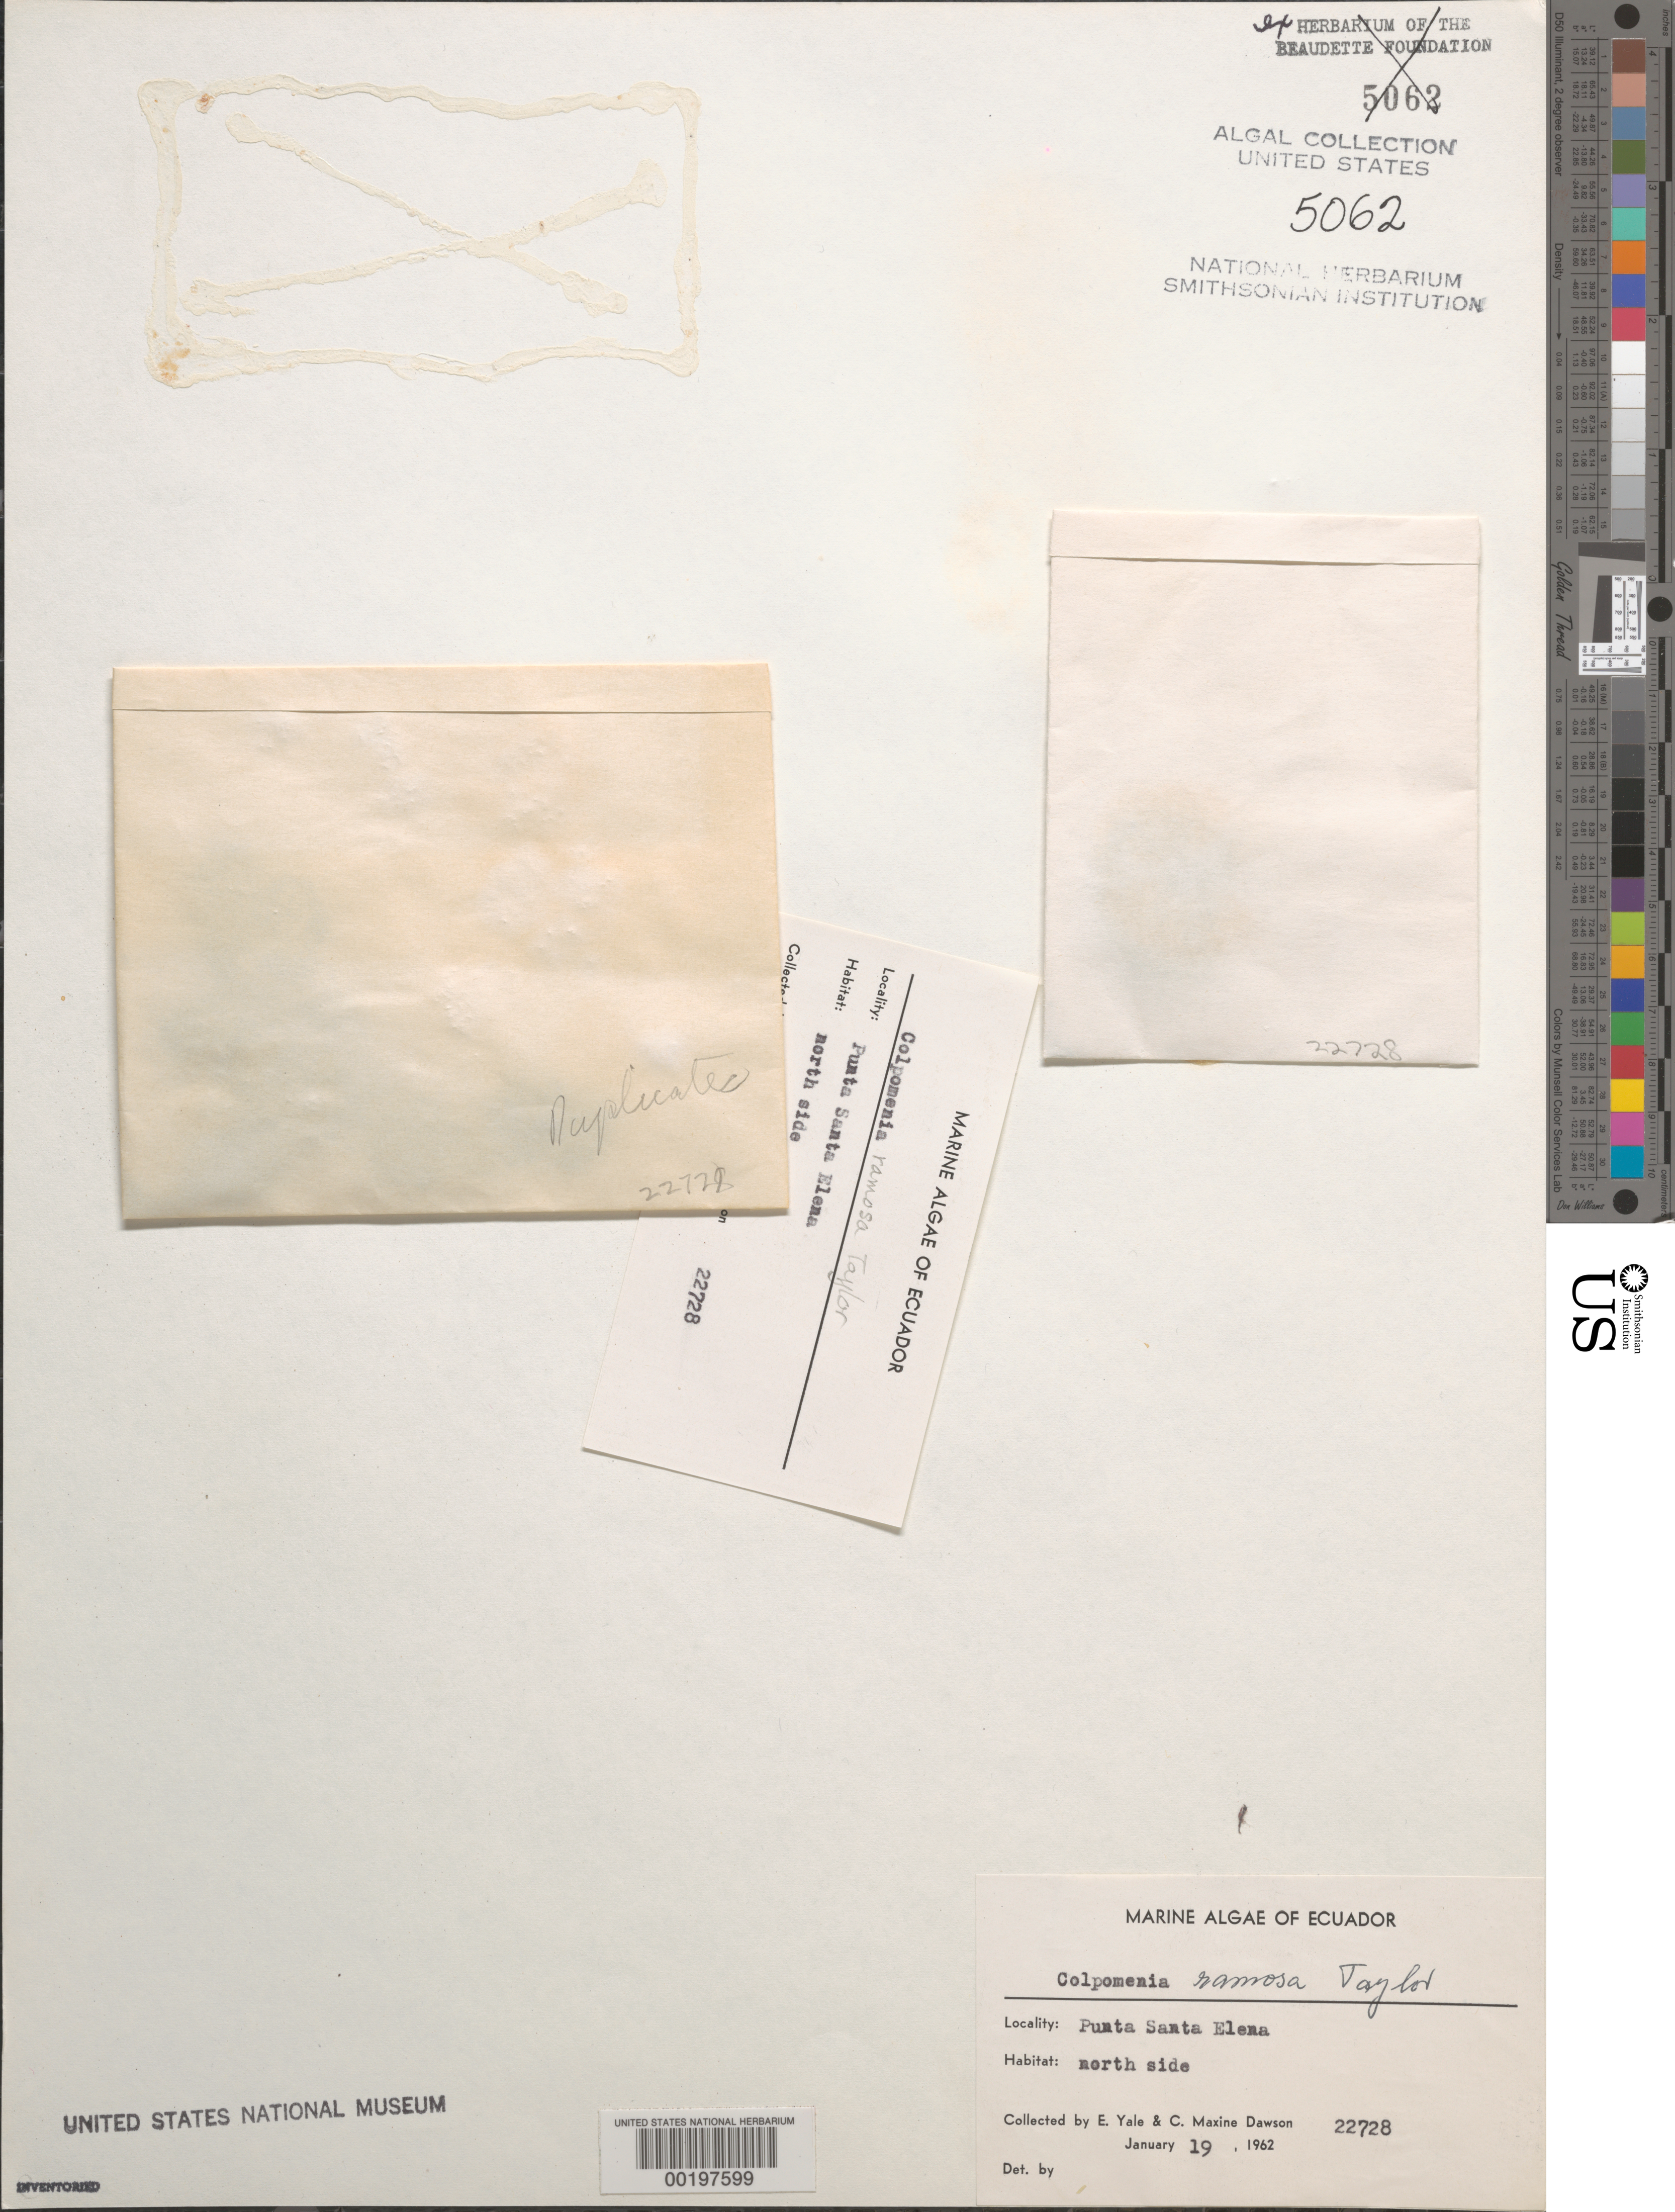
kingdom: Chromista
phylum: Ochrophyta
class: Phaeophyceae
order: Scytosiphonales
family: Scytosiphonaceae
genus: Colpomenia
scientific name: Colpomenia ramosa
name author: W.R. Taylor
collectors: E. Y. Dawson & C. M. Dawson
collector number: EYD 22728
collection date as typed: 19 Jan 1962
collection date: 1962-01-19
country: Ecuador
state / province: Guayas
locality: Punta Santa Elena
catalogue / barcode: US 5062